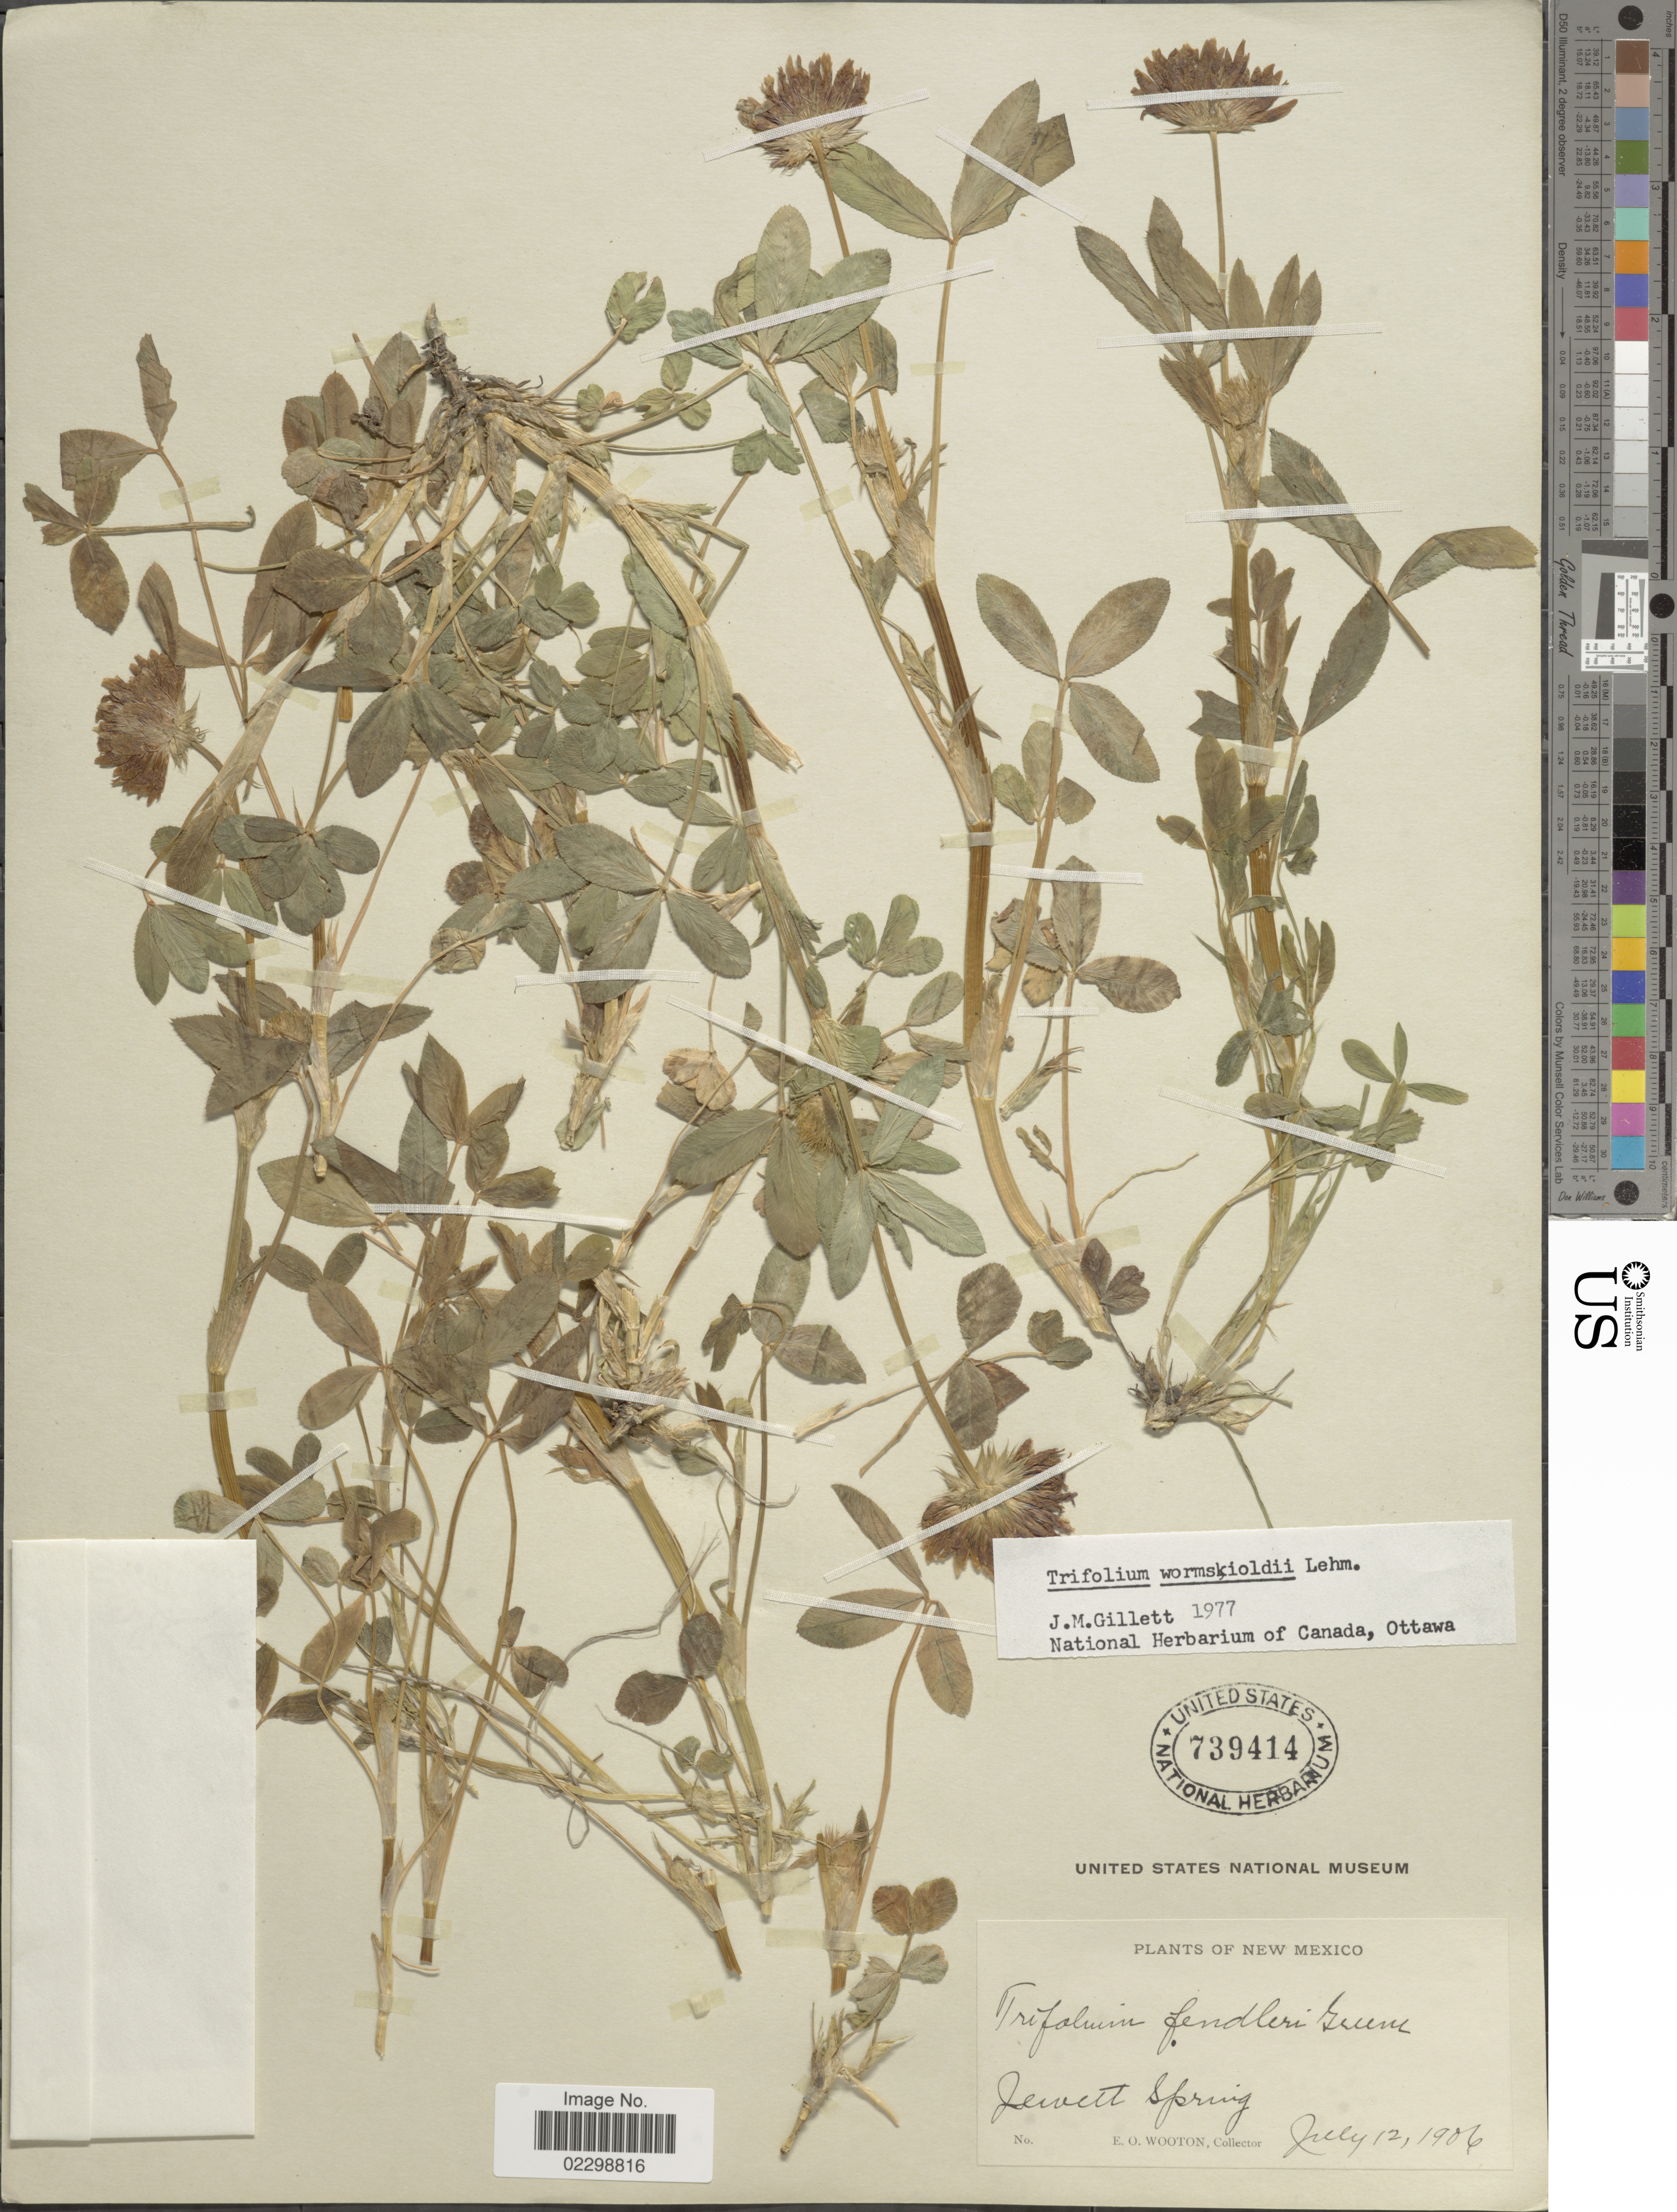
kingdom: Plantae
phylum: Tracheophyta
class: Magnoliopsida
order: Fabales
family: Fabaceae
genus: Trifolium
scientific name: Trifolium wormskioldii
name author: Lehm.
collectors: E. O. Wooton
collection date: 1906-07-12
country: United States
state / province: New Mexico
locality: Jewett Spring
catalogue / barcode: US 739414